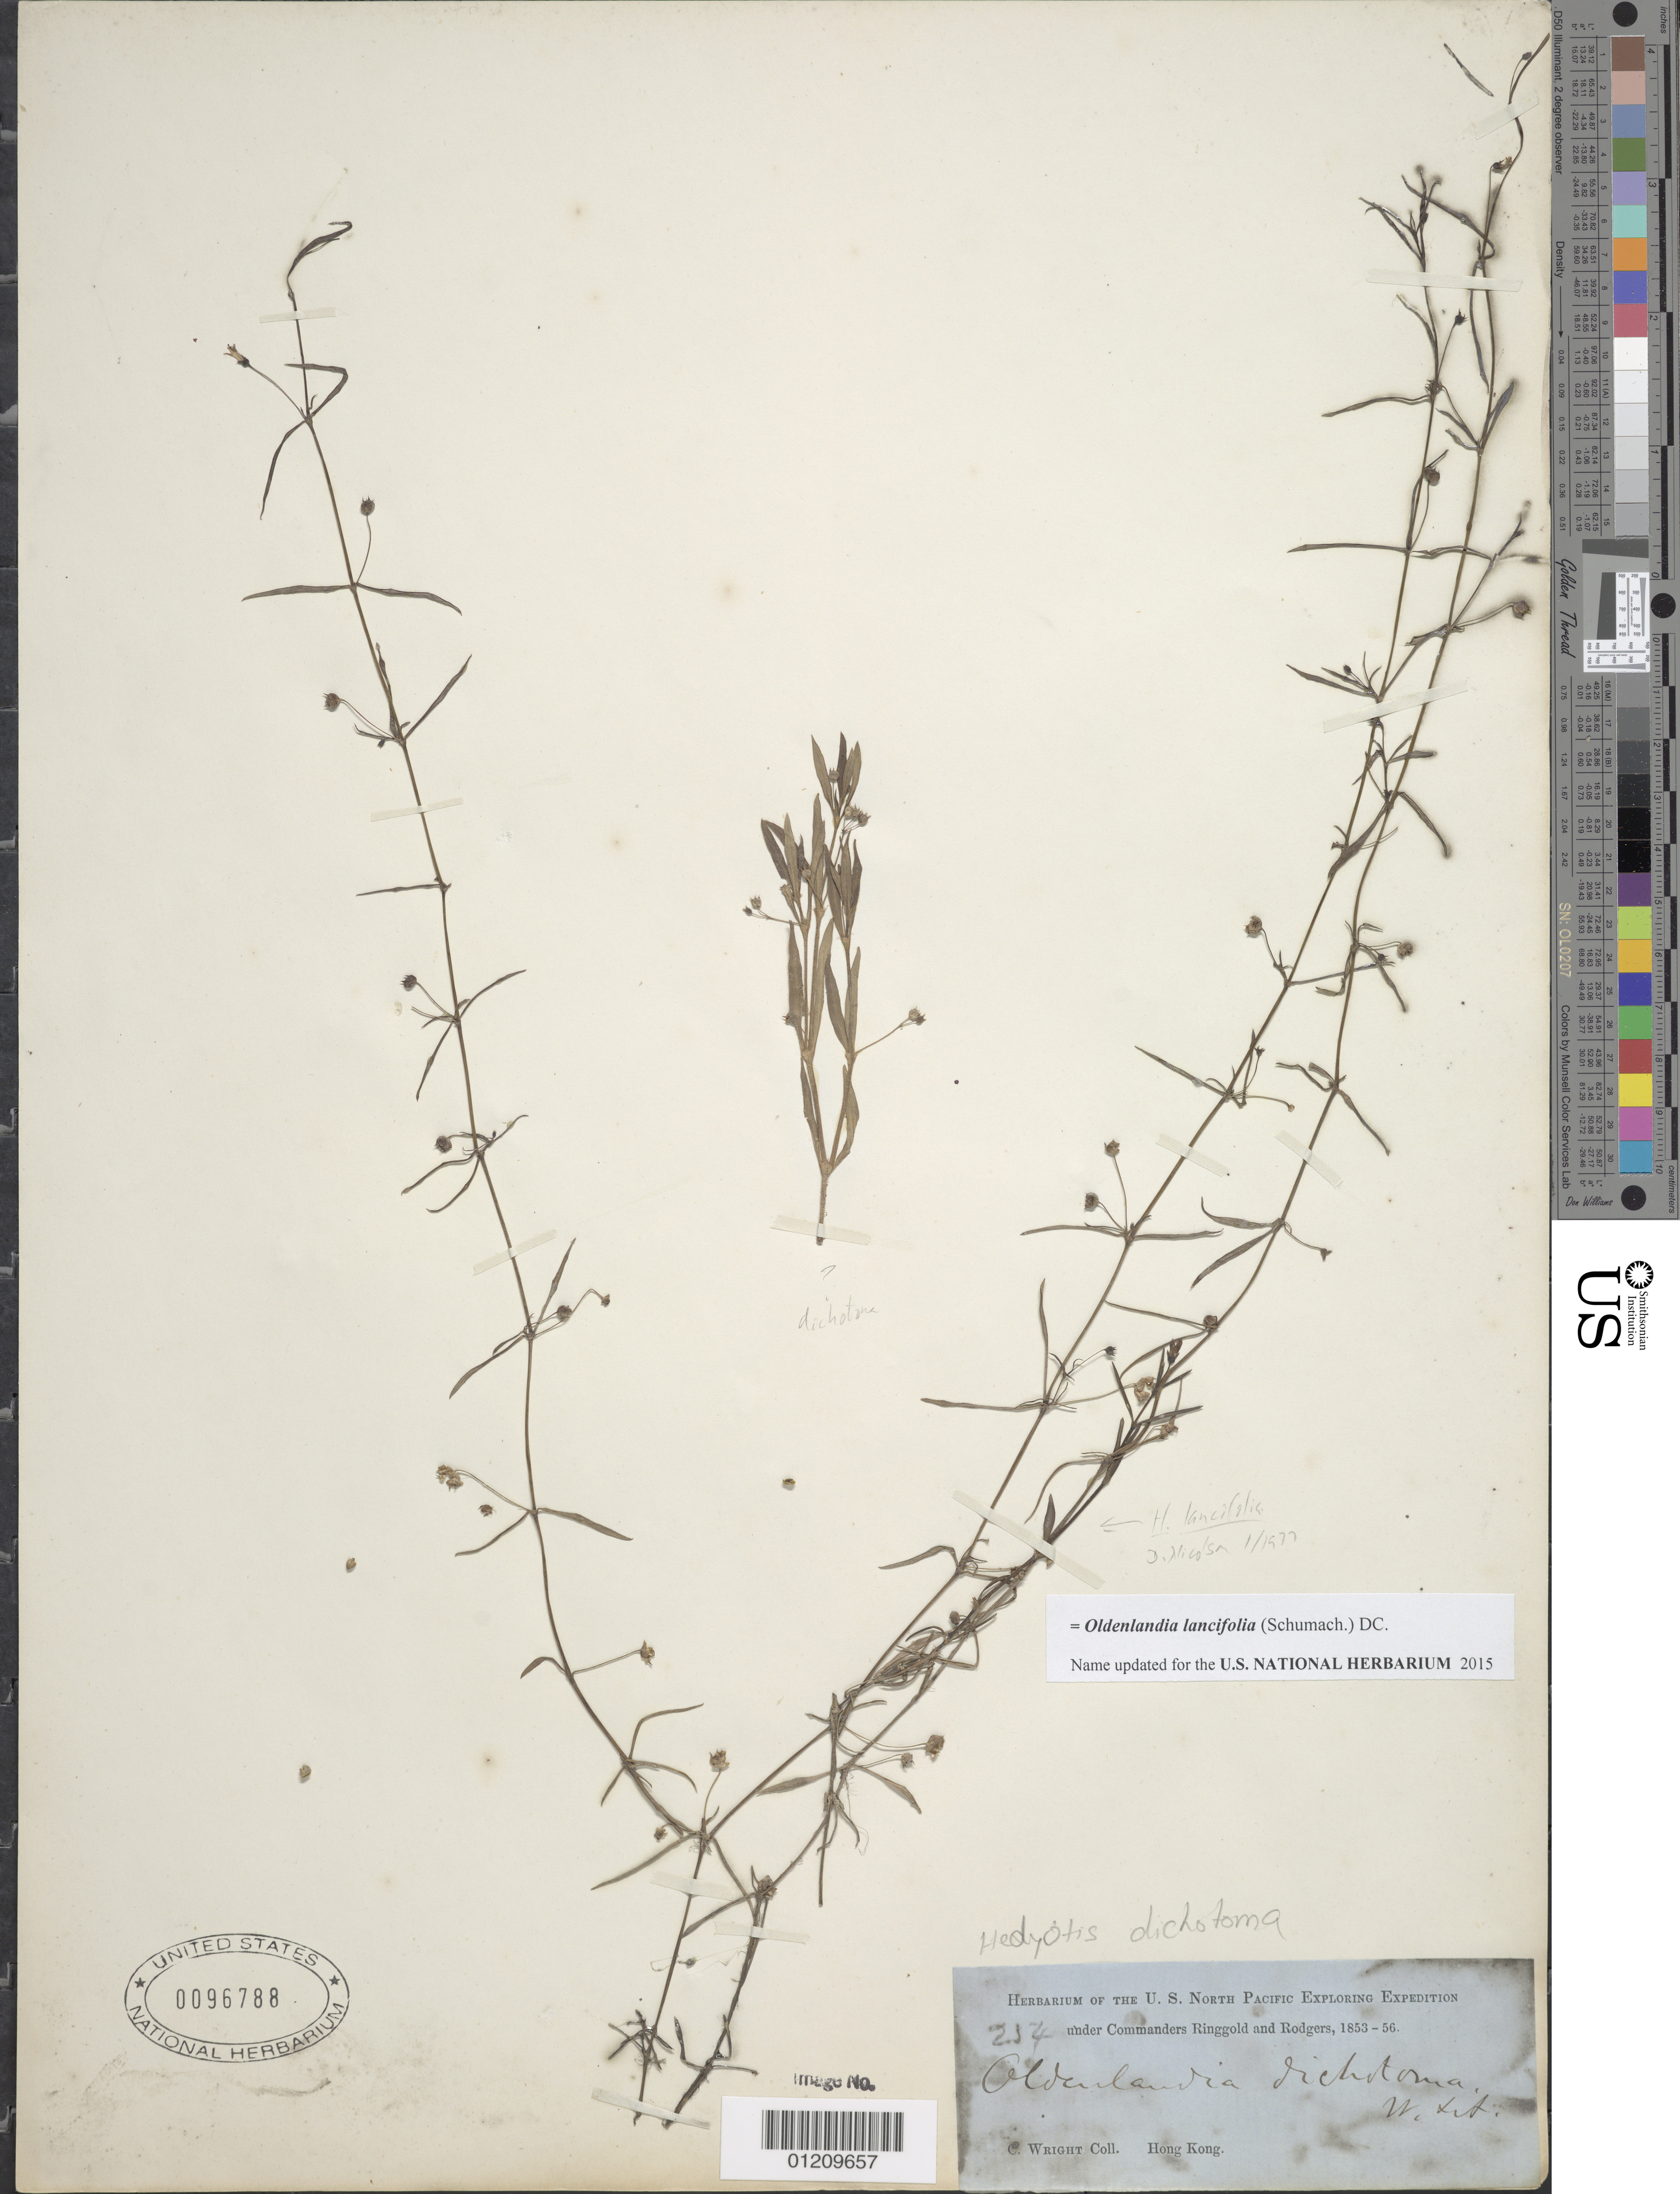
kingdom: Plantae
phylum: Tracheophyta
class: Magnoliopsida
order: Gentianales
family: Rubiaceae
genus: Hedyotis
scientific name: Hedyotis dichotoma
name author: Cav.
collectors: C. Wright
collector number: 254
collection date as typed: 1853 to -- -- 1856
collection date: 1853/1856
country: China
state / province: Hong Kong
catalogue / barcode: US 96788